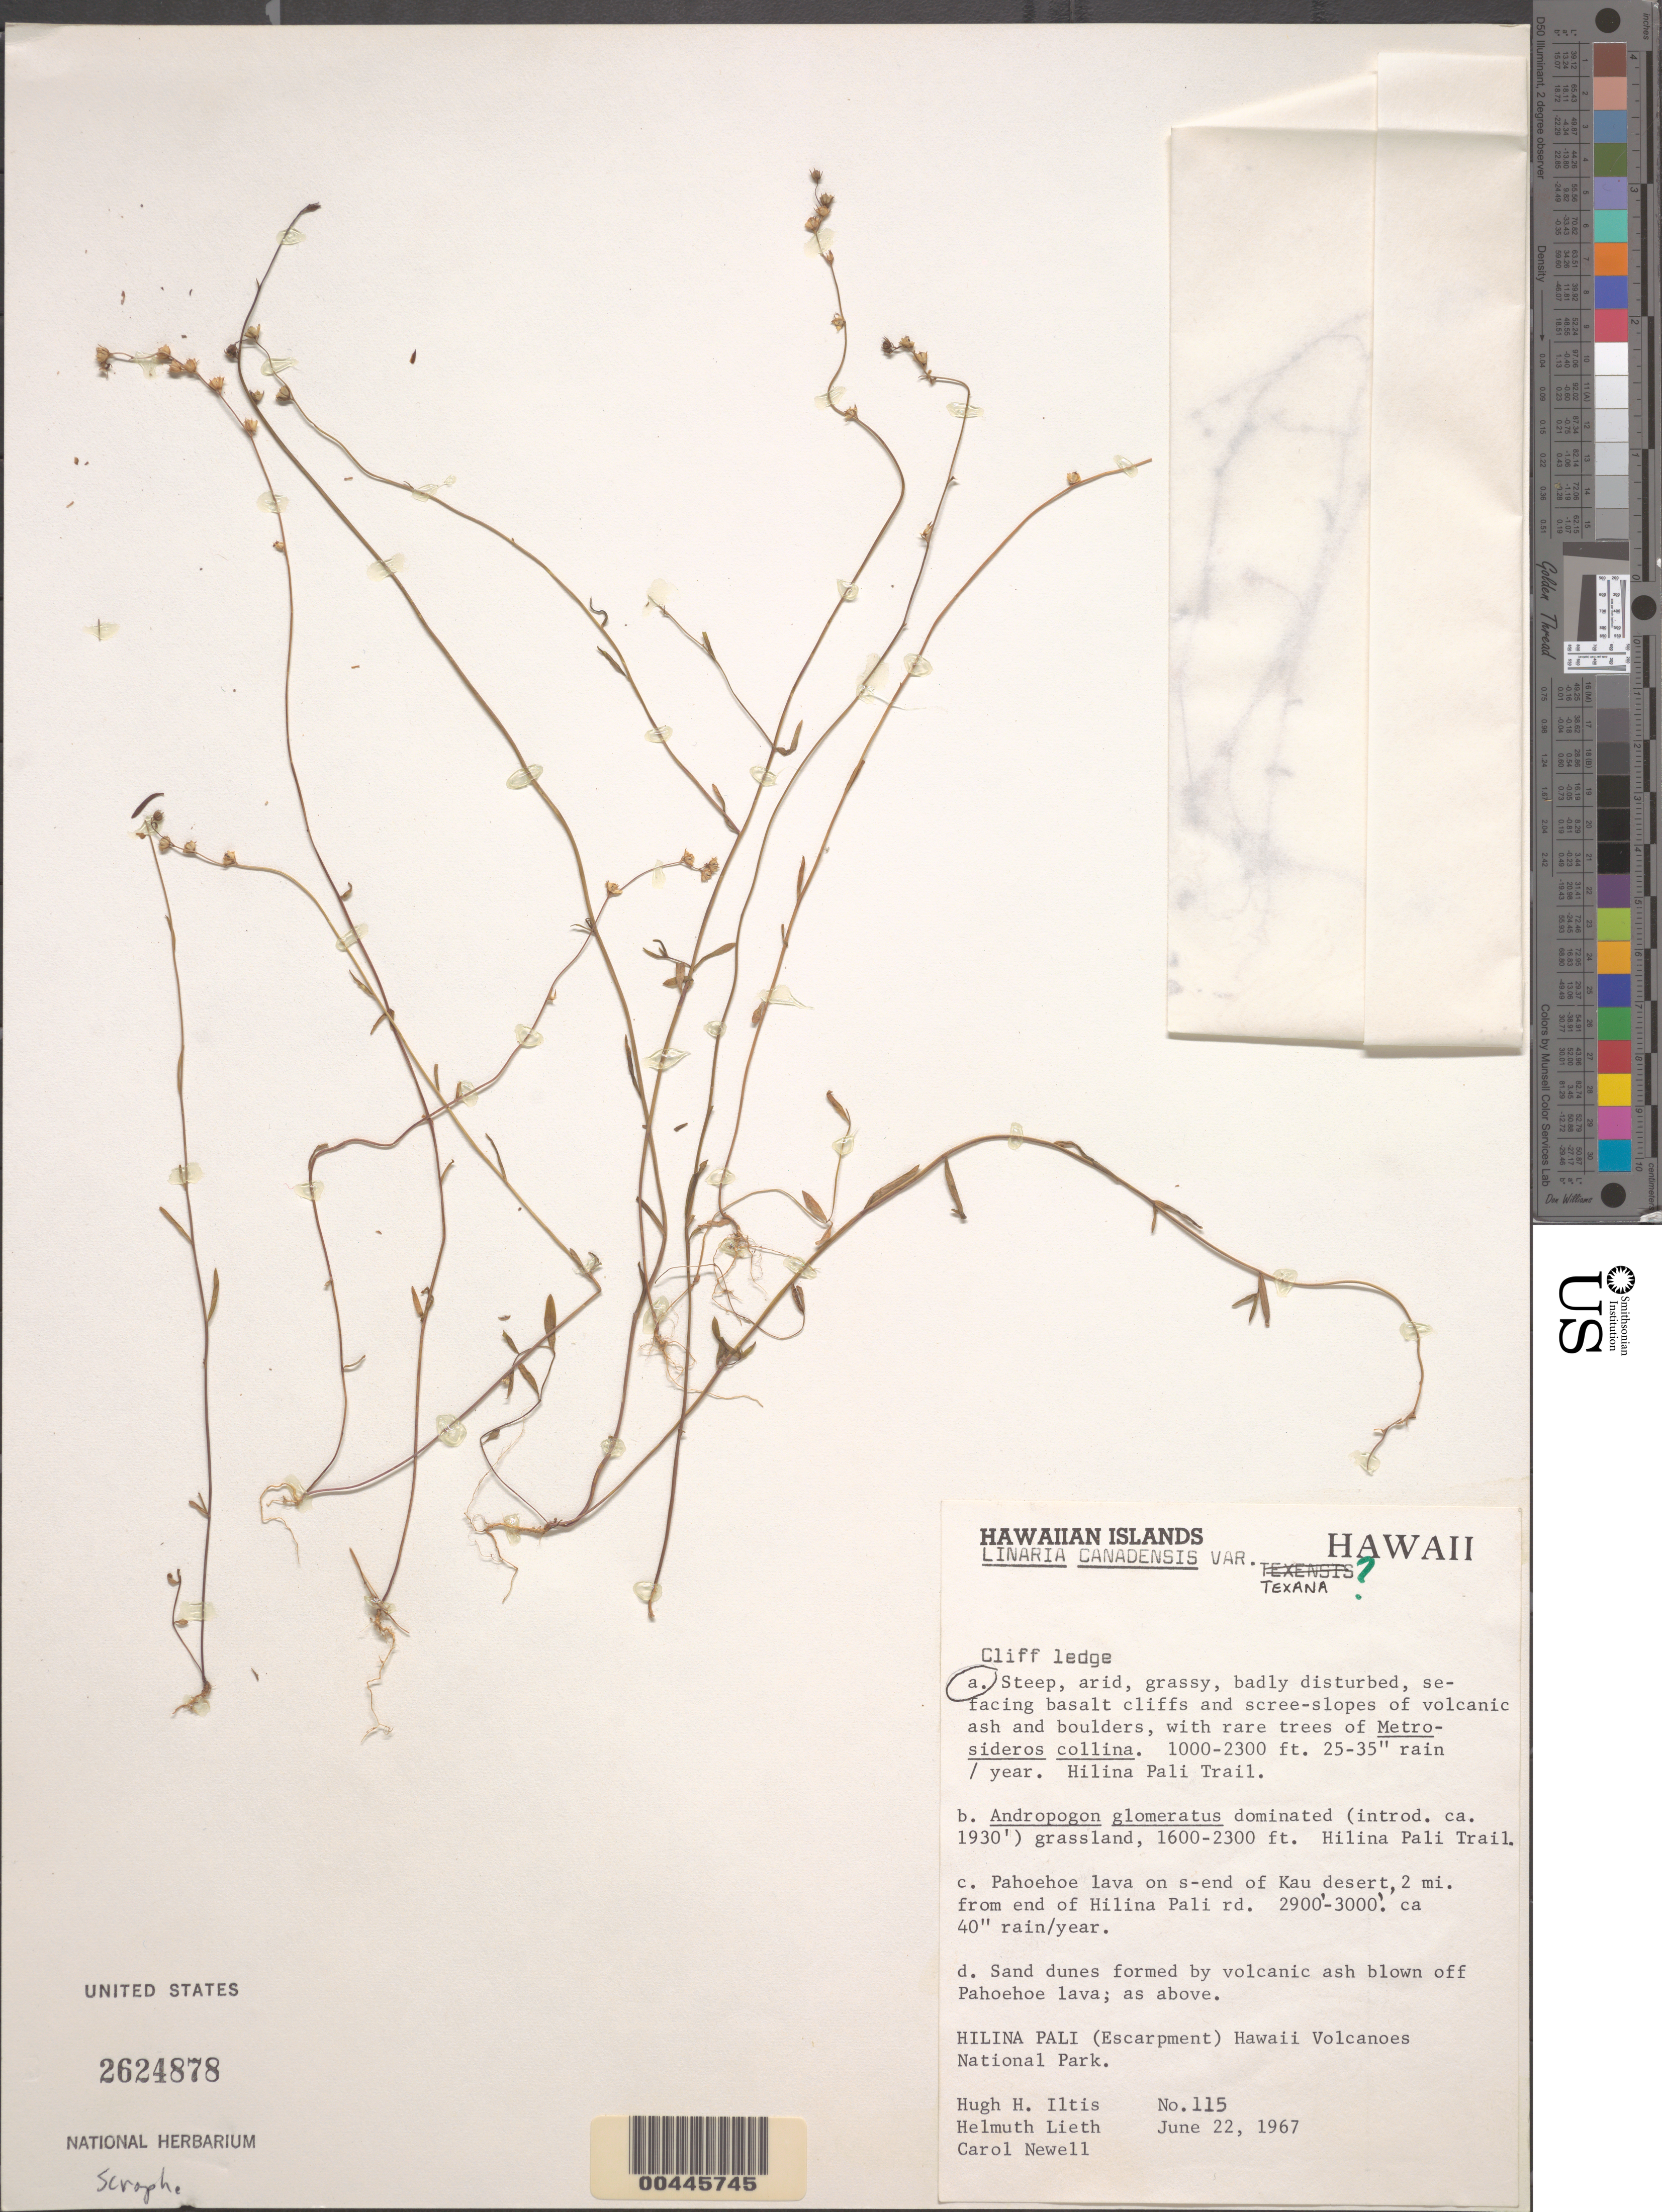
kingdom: Plantae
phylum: Tracheophyta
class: Magnoliopsida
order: Lamiales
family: Plantaginaceae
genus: Nuttallanthus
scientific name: Nuttallanthus texanus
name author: (Scheele) D.A. Sutton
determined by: Wagner, W. L., (BOT), Smithsonian Institution - National Museum of Natural History (UNITED STATES)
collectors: H. H. Iltis, H. Lieth & C. Newell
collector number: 115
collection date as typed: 22 Jun 1967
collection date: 1967-06-22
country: United States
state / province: Hawaii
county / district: Hawaii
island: Hawaii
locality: Hilina Pali (escarpment) Hawaii Volcanoes National Park, Hilina Pali Trail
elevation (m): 305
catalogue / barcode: US 2624878